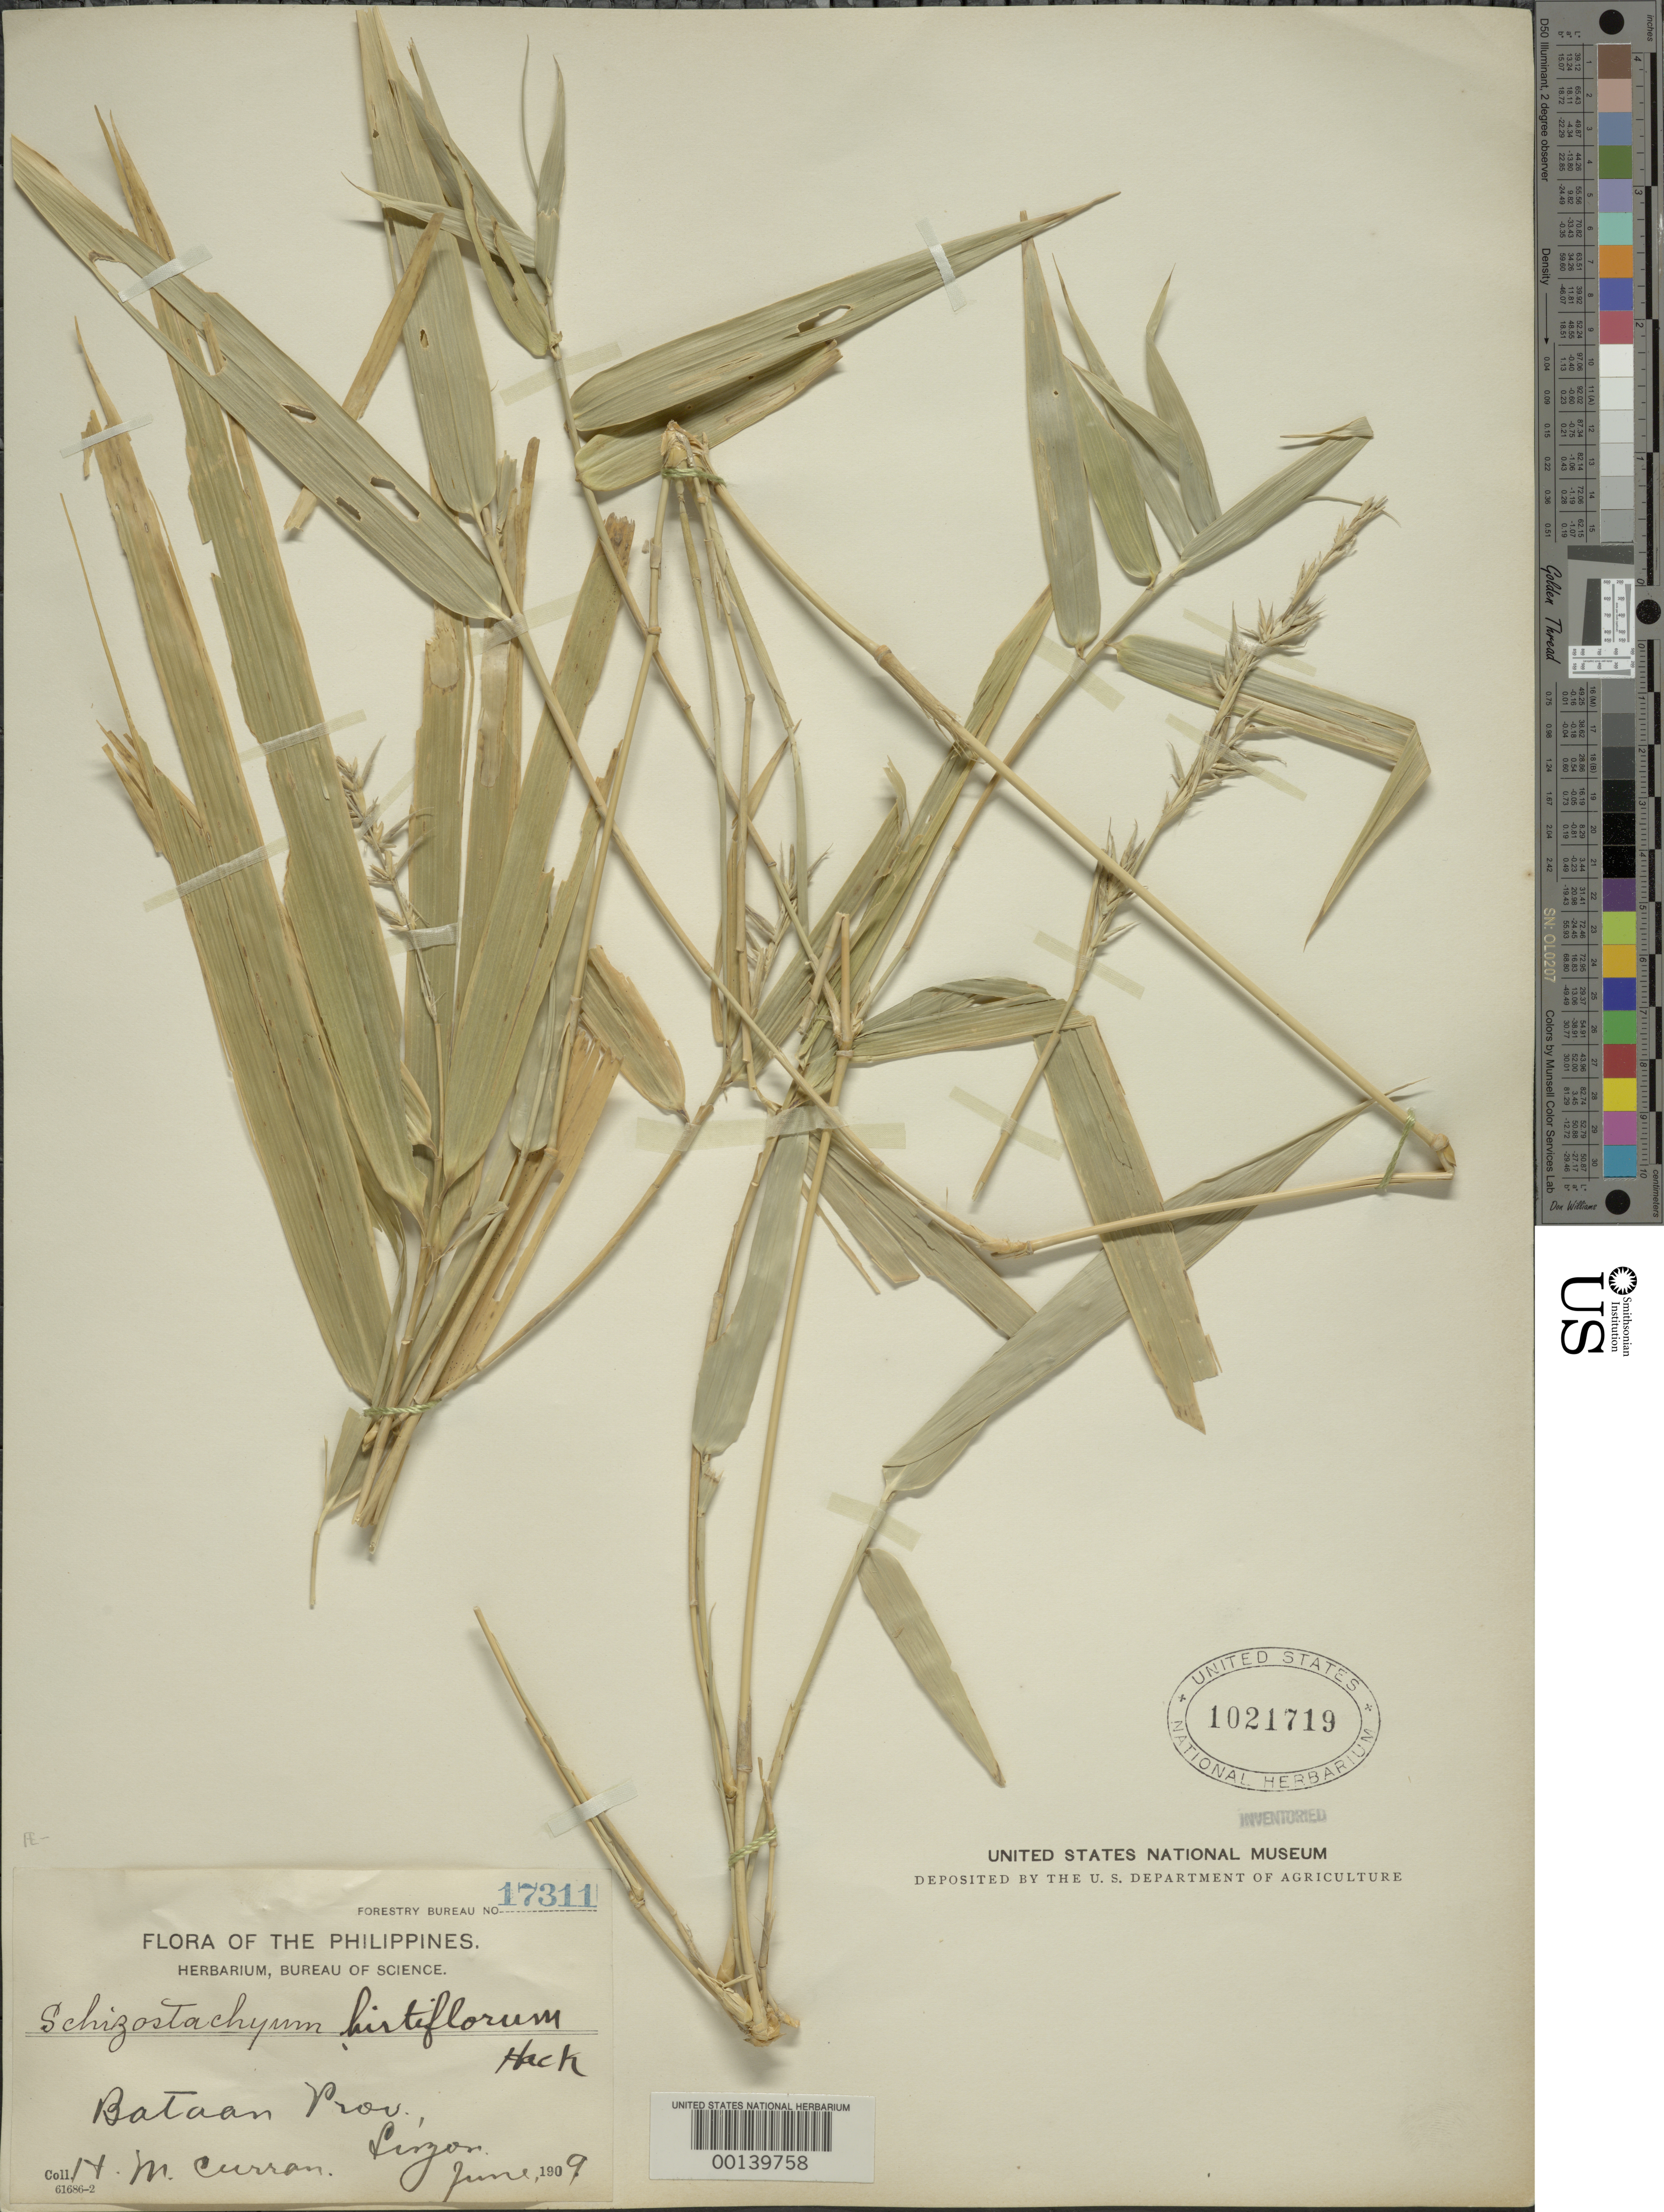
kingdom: Plantae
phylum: Tracheophyta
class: Liliopsida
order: Poales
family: Poaceae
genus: Schizostachyum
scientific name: Schizostachyum lumampao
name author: (Blanco) Merr.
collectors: H. M. Curran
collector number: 17311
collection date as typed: Jun 1909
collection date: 1909-06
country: Philippines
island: Luzon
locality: Bataan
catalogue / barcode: US 1021719